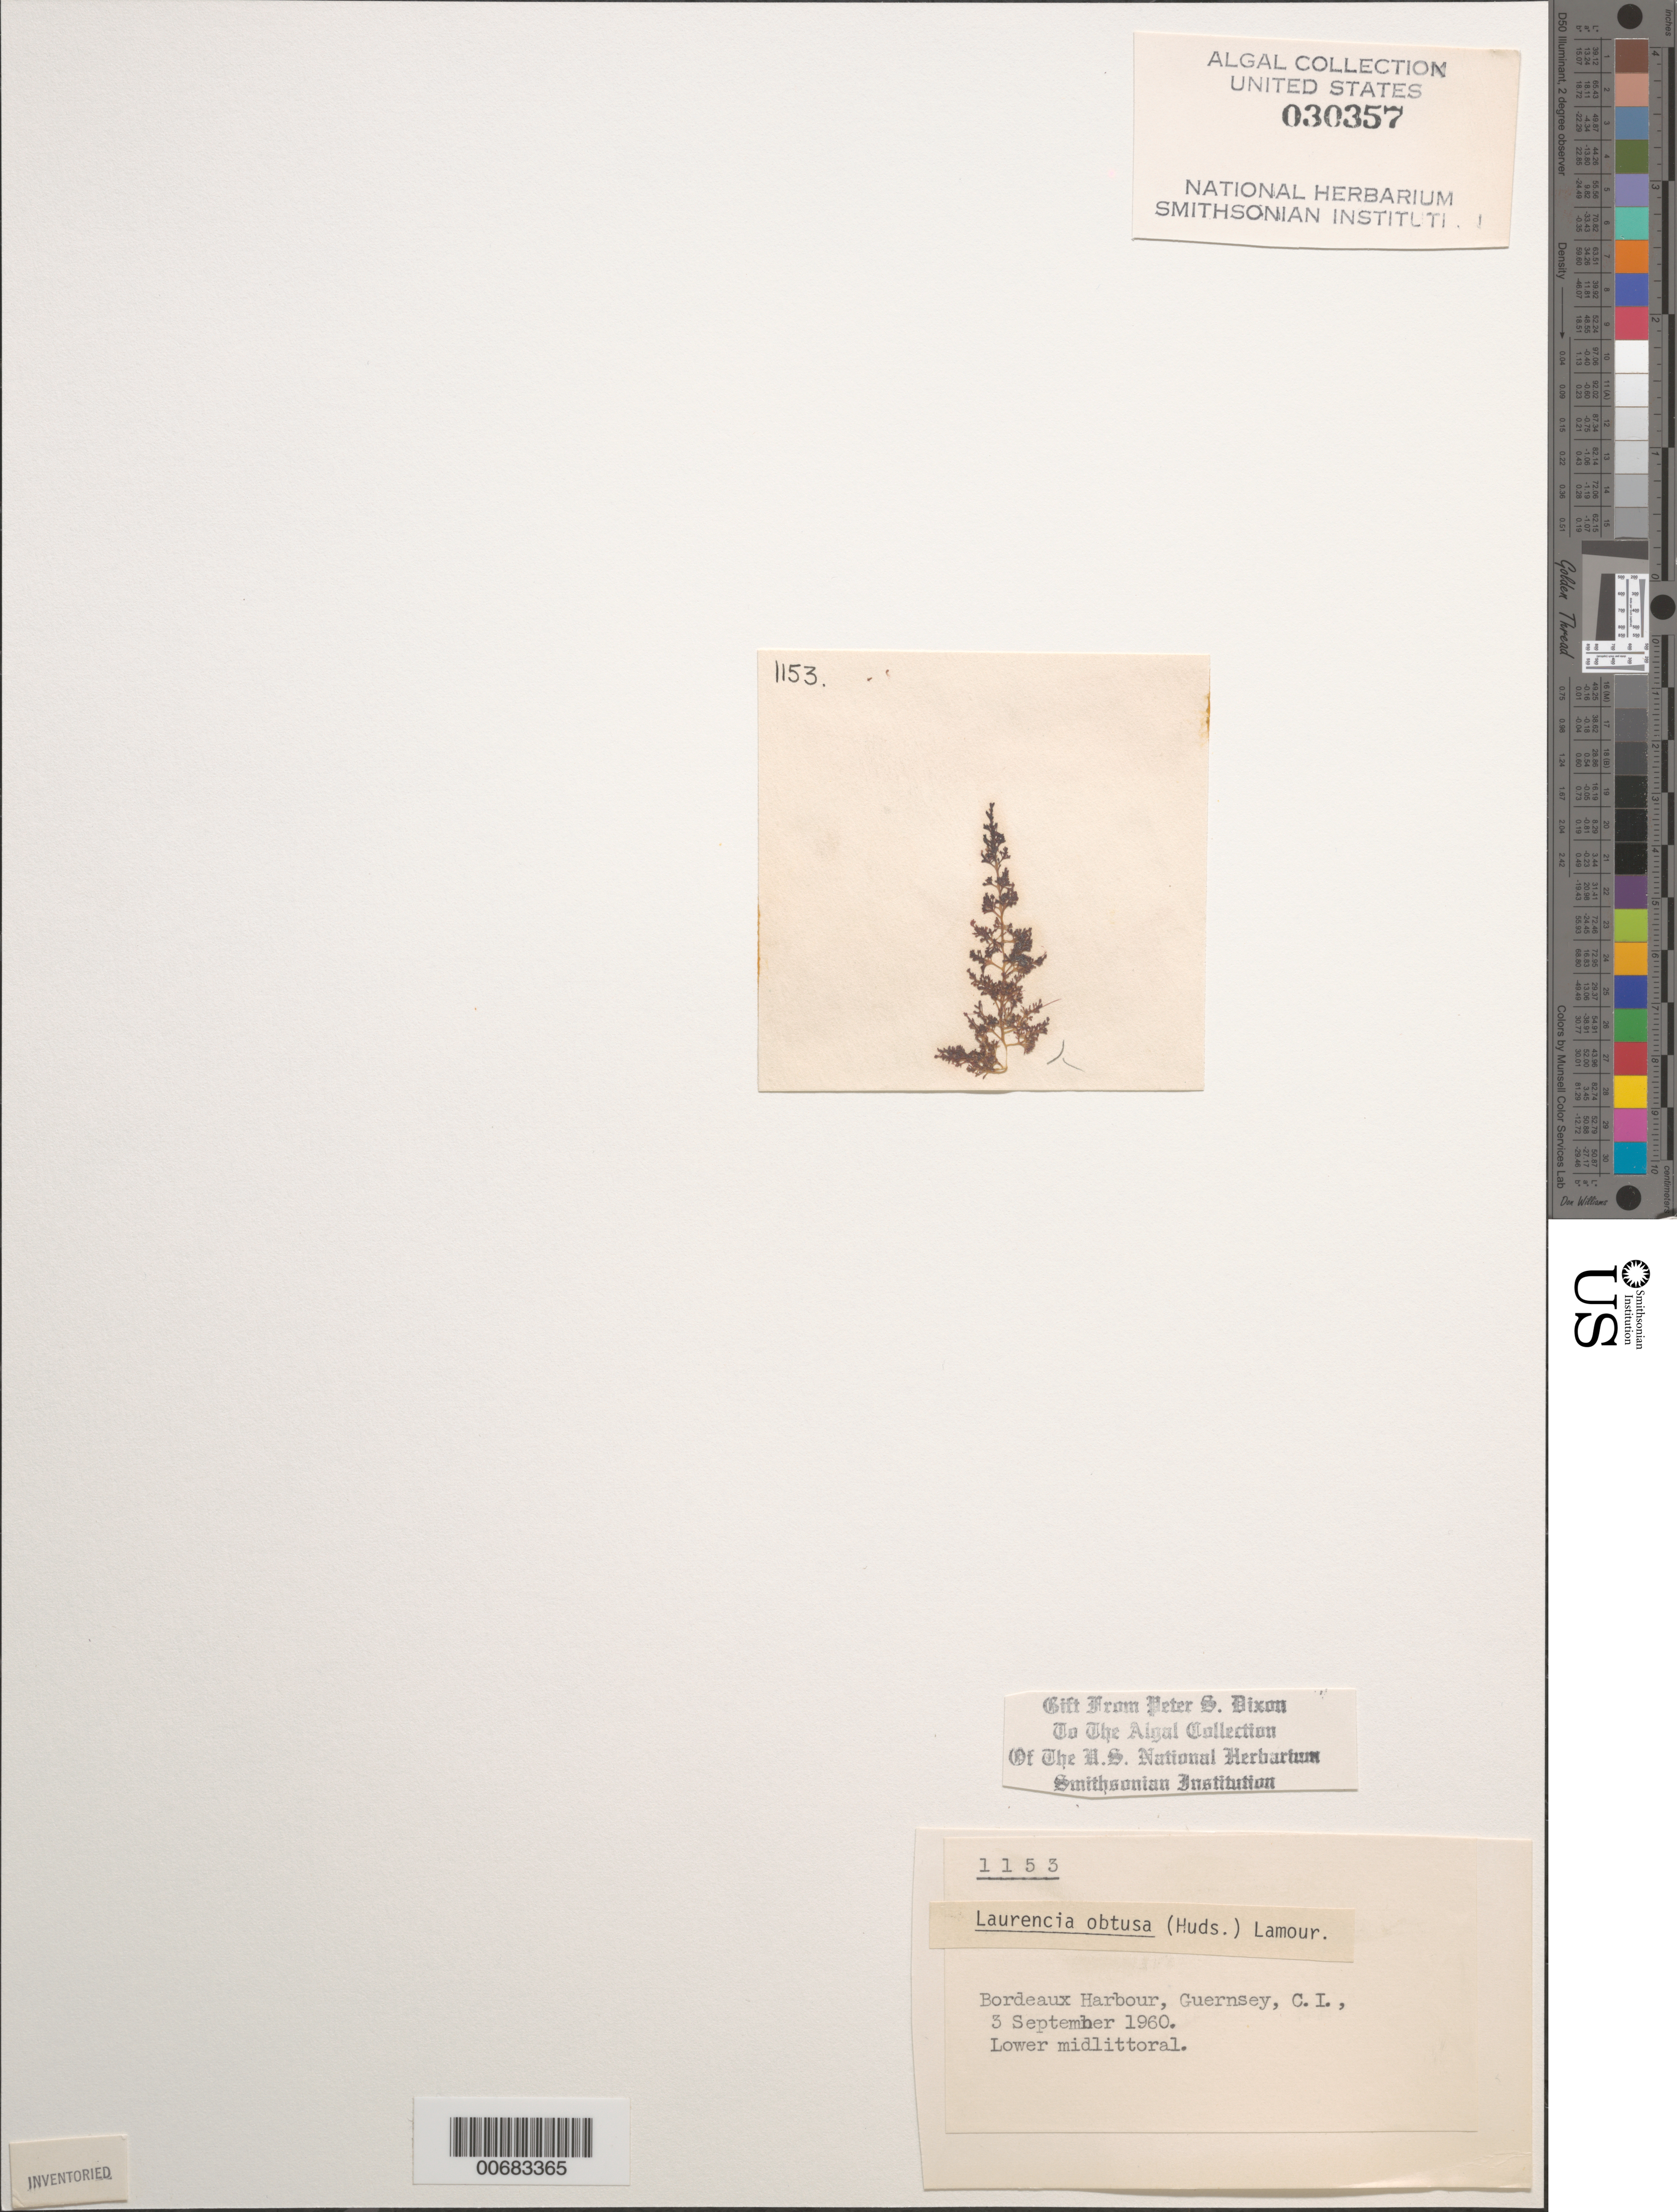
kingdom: Plantae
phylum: Rhodophyta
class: Florideophyceae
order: Ceramiales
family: Rhodomelaceae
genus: Laurencia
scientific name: Laurencia obtusa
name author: (Huds.) J.V.Lamouroux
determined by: Dixon, P. S.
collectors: P. S. Dixon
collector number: PSD 1153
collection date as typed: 03 Sep 1960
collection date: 1960-09-03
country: United Kingdom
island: Guernsey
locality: Bordeaux Harbor. Bailiwick of Guernsey.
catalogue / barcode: US 30357